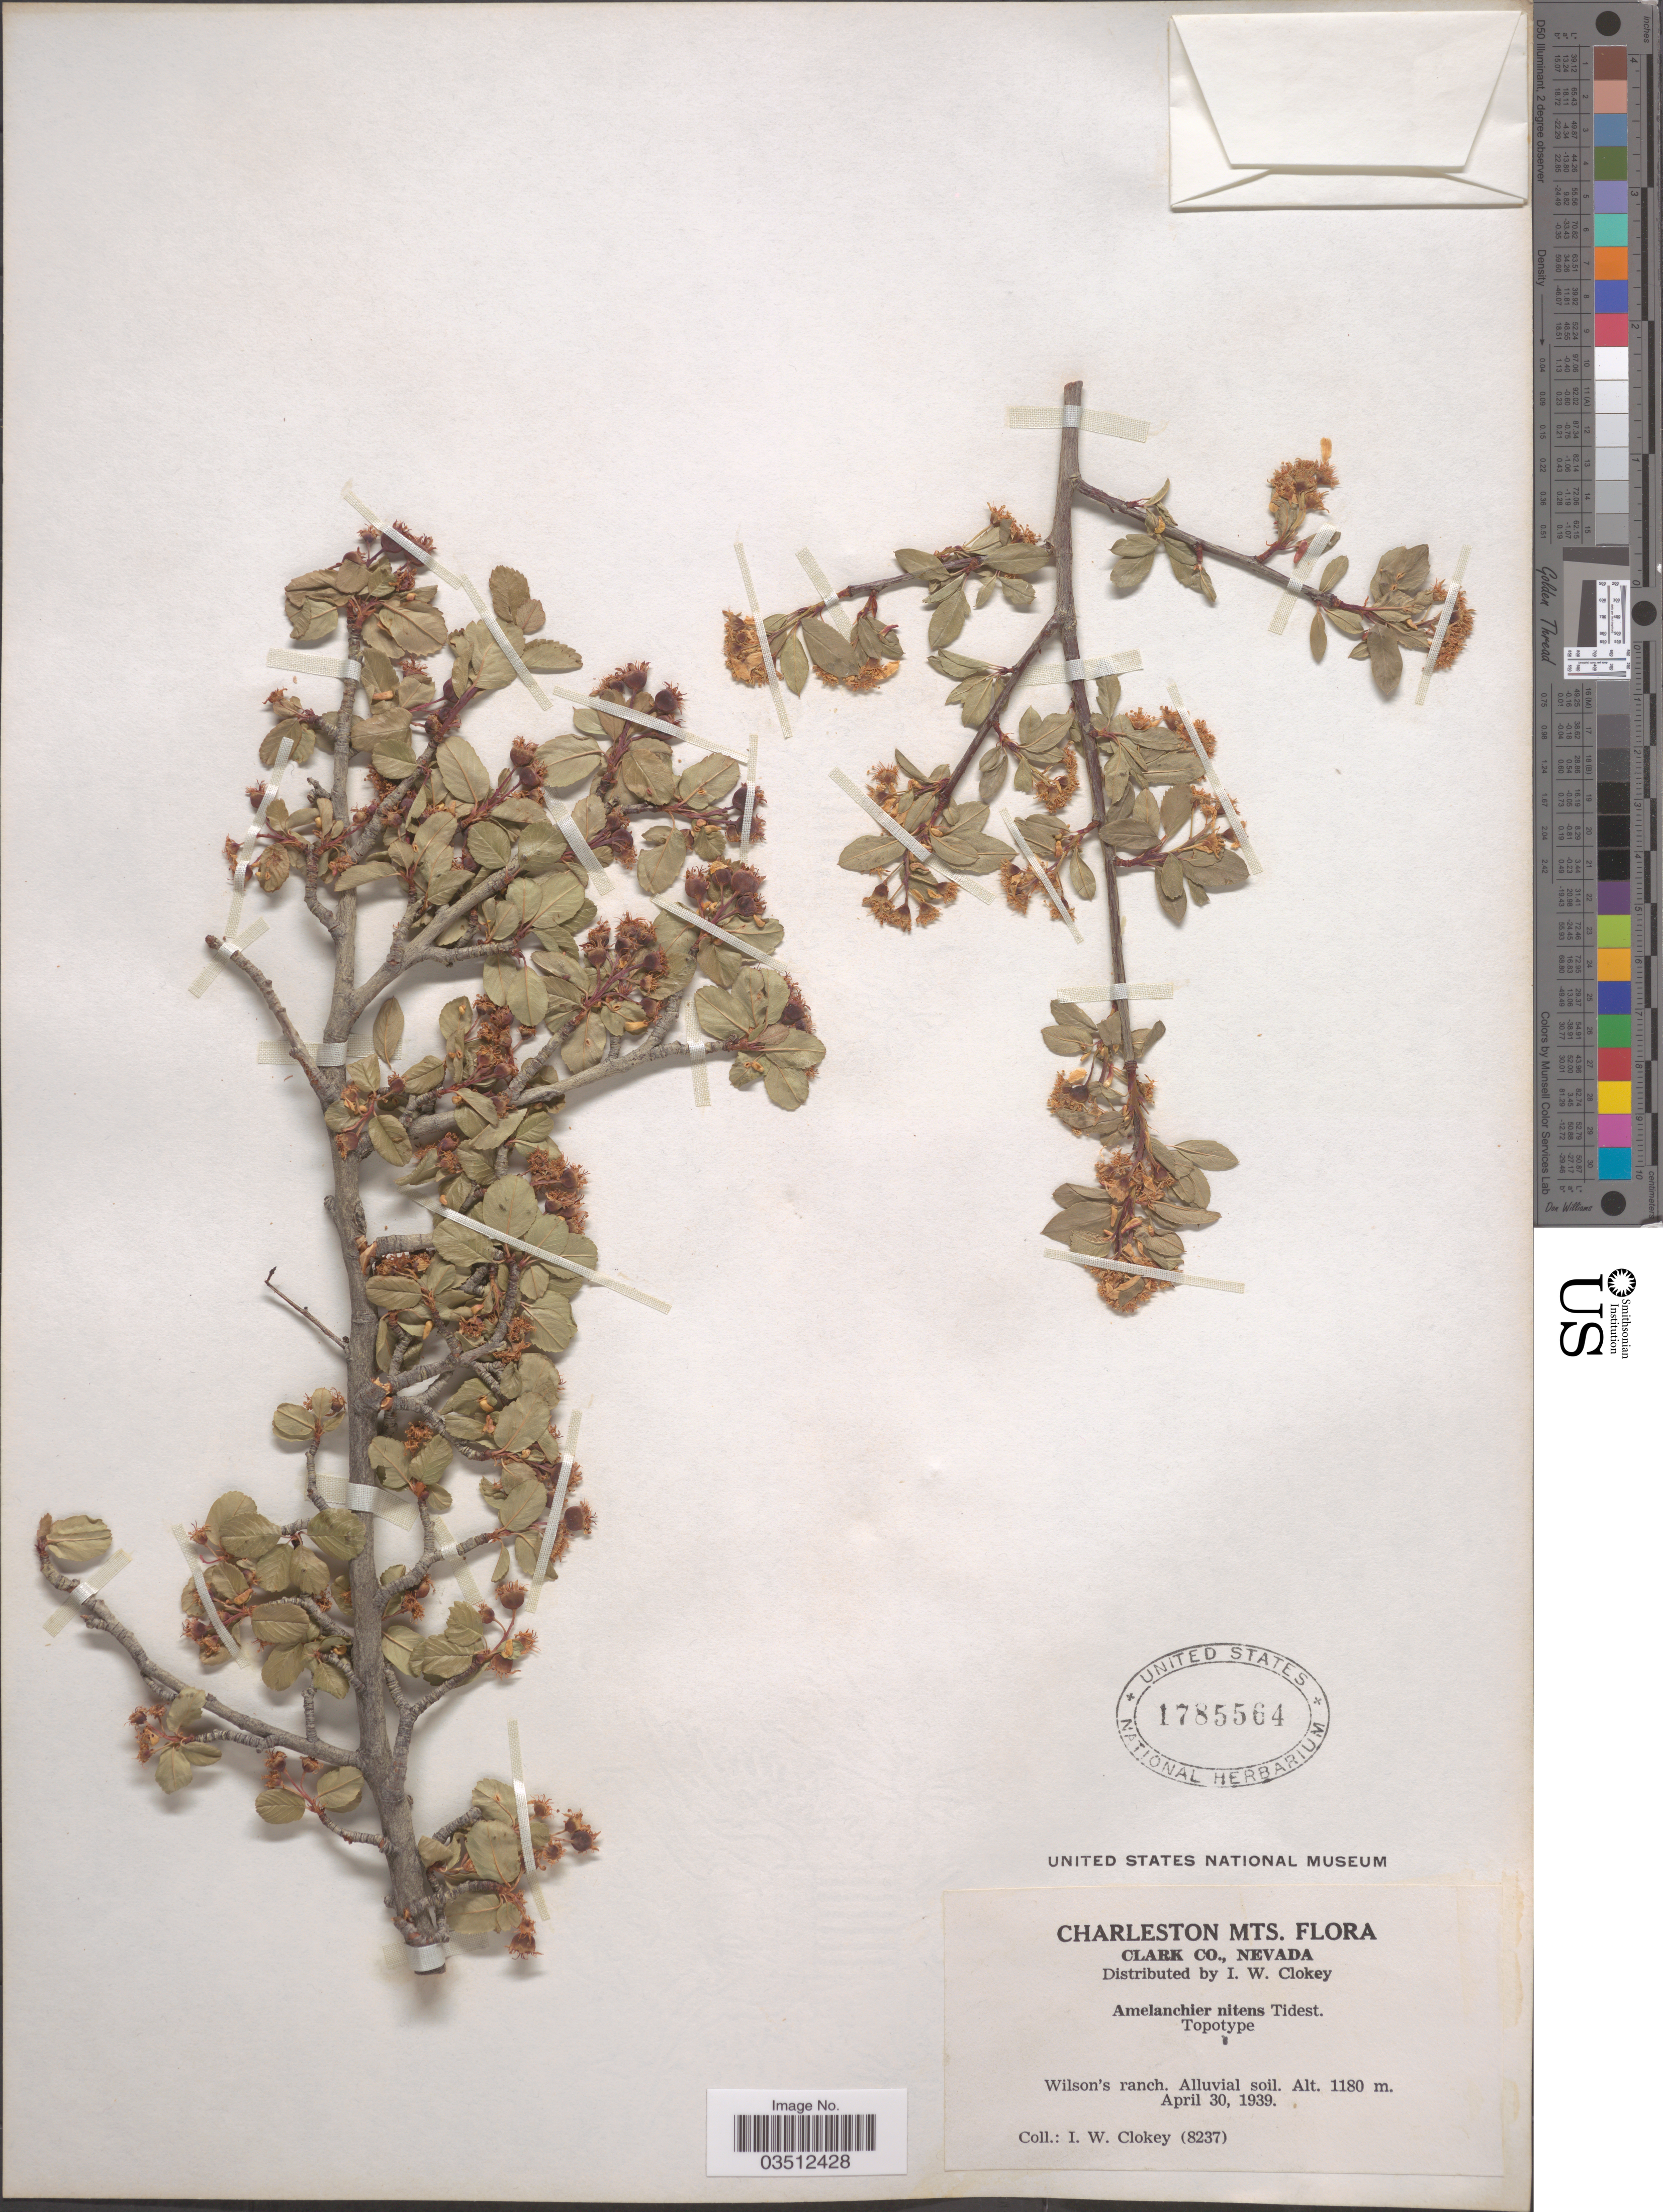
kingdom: Plantae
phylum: Tracheophyta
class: Magnoliopsida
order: Rosales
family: Rosaceae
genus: Amelanchier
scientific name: Amelanchier nitens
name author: Tidestr.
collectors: I. W. Clokey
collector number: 8237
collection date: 1939-04-30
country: United States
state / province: Nevada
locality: Charleston Mts. Clark Co. Wilson's ranch.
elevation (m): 1180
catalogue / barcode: US 1785564